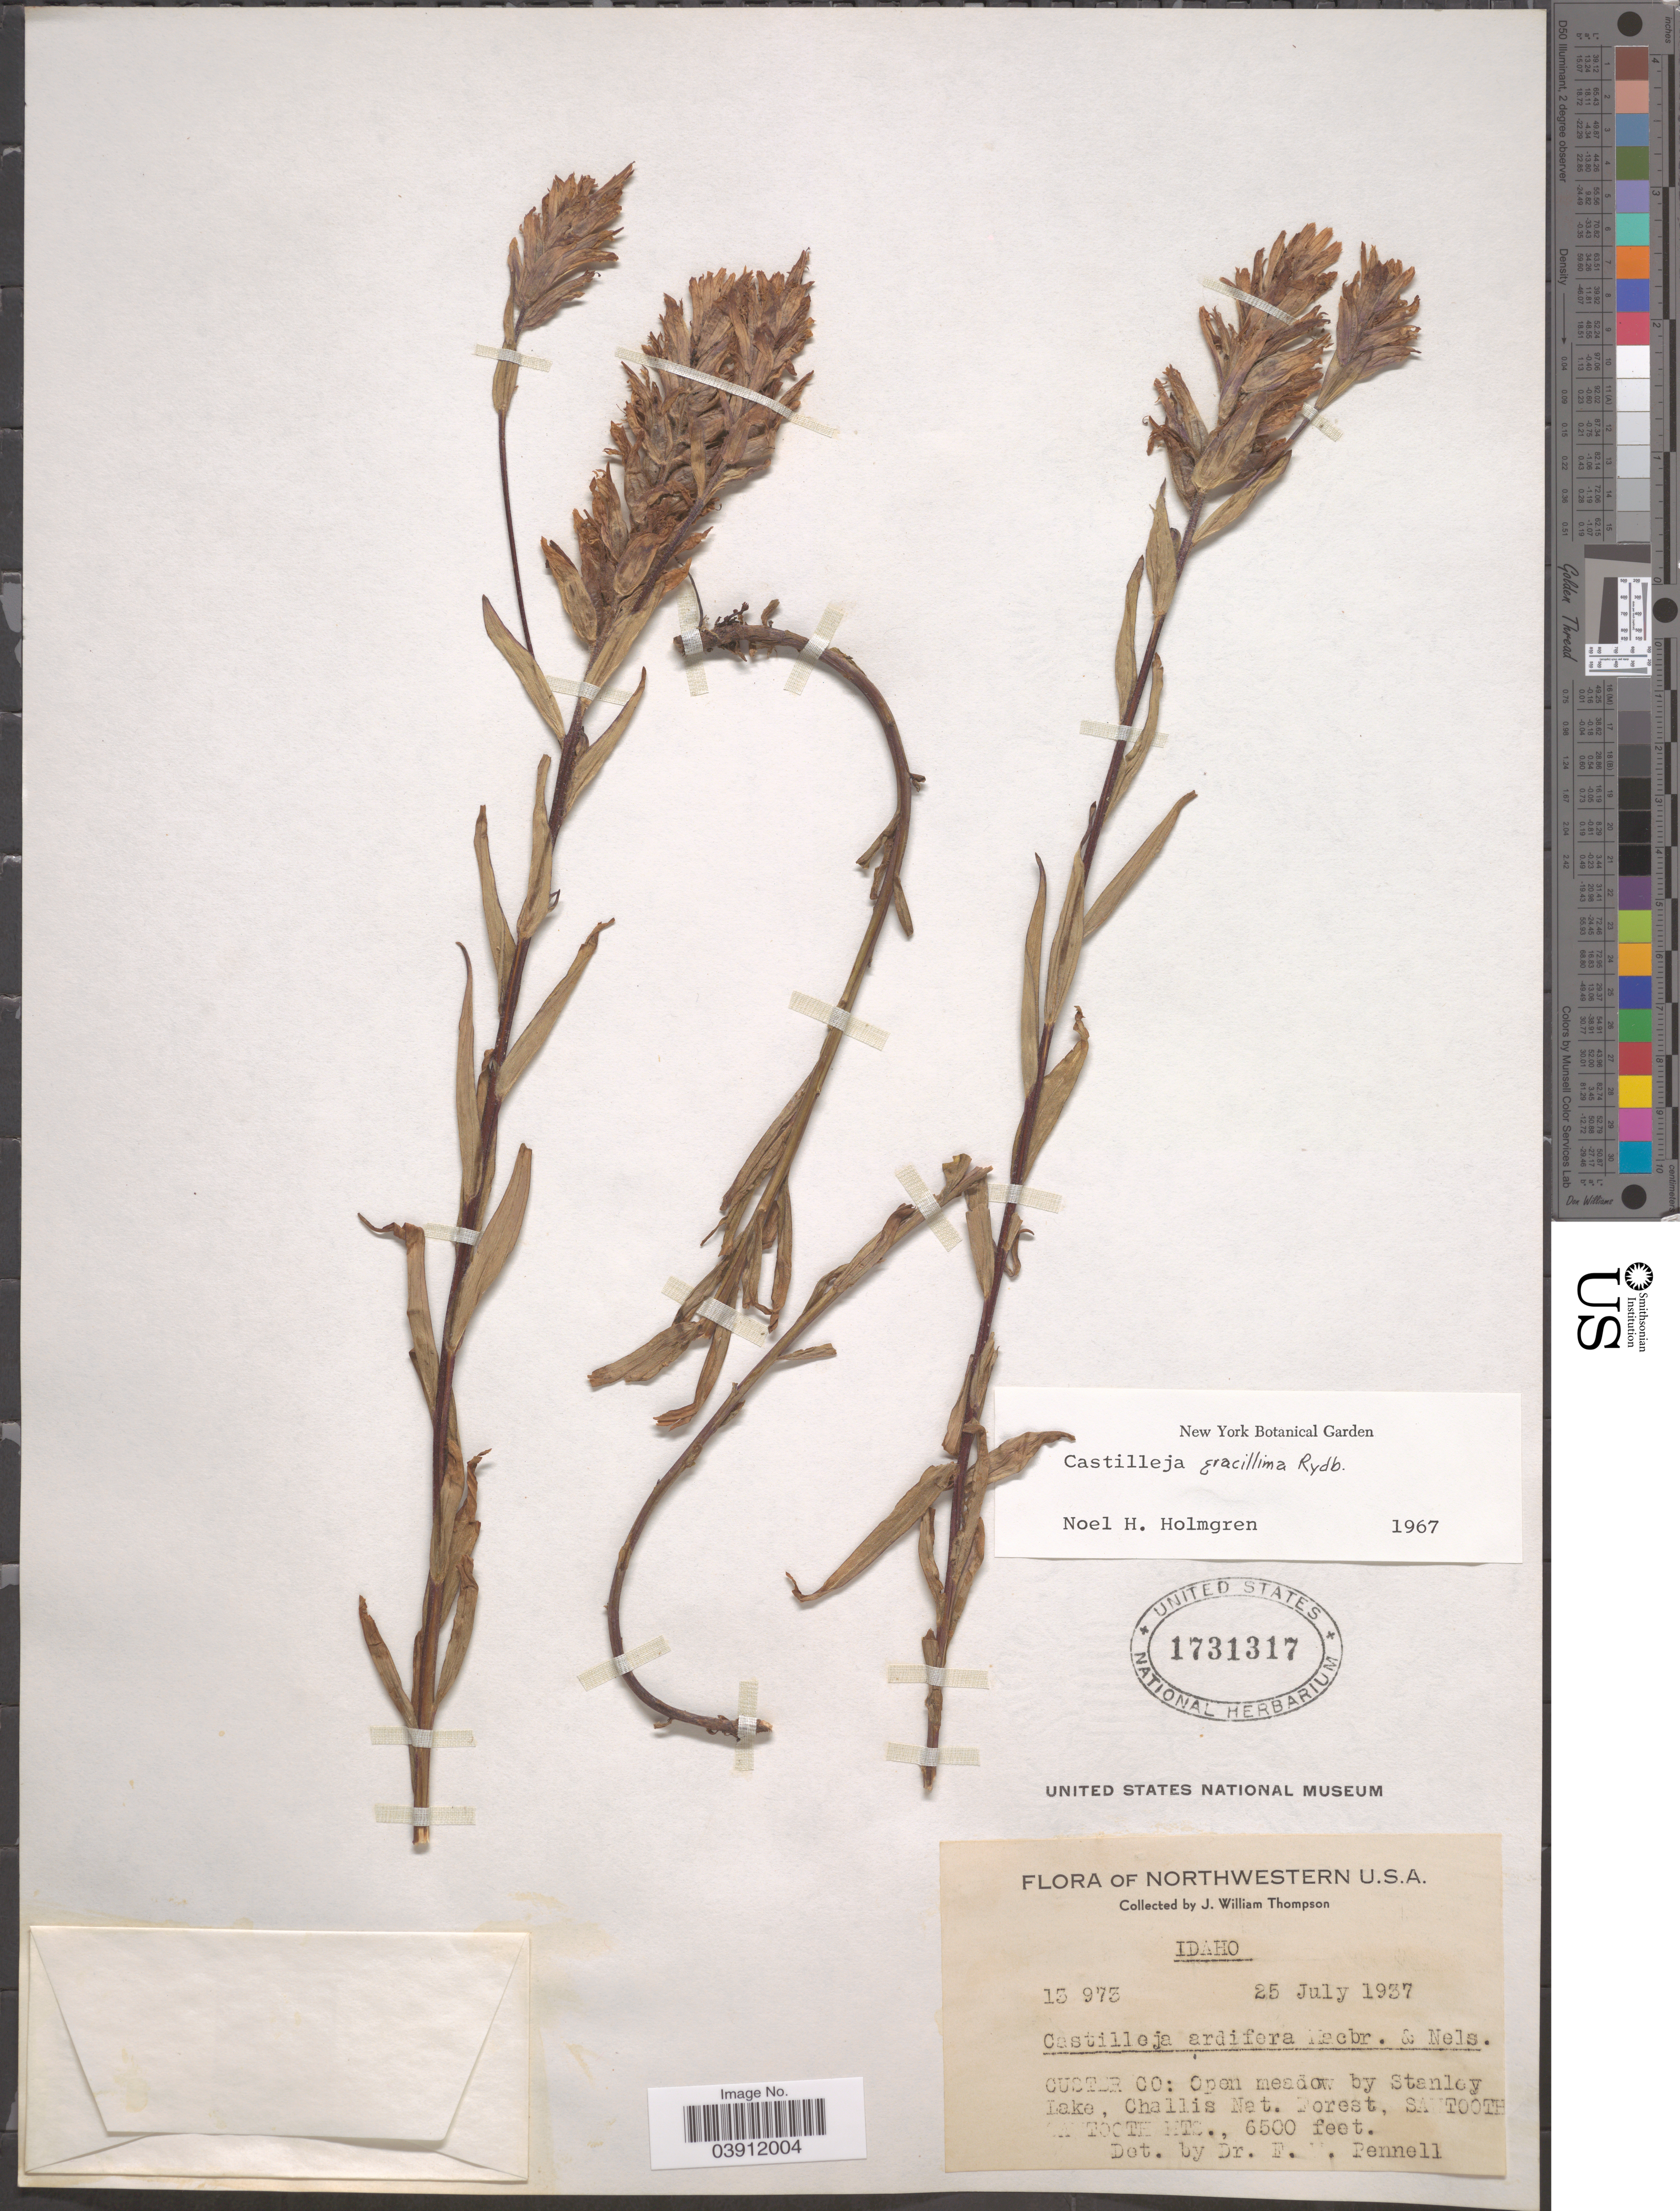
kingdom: Plantae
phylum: Tracheophyta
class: Magnoliopsida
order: Lamiales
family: Orobanchaceae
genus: Castilleja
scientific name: Castilleja gracillima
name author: Rydb.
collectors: J. W. Thompson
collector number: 13 973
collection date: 1937-07-25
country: United States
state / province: Idaho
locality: Northwestern U.S.A. Custer Co: Open meadow by Stanley Lake, Challis Nat. Forest, Sawtooth, Sawtooth Mts.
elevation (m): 1981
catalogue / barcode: US 1731317